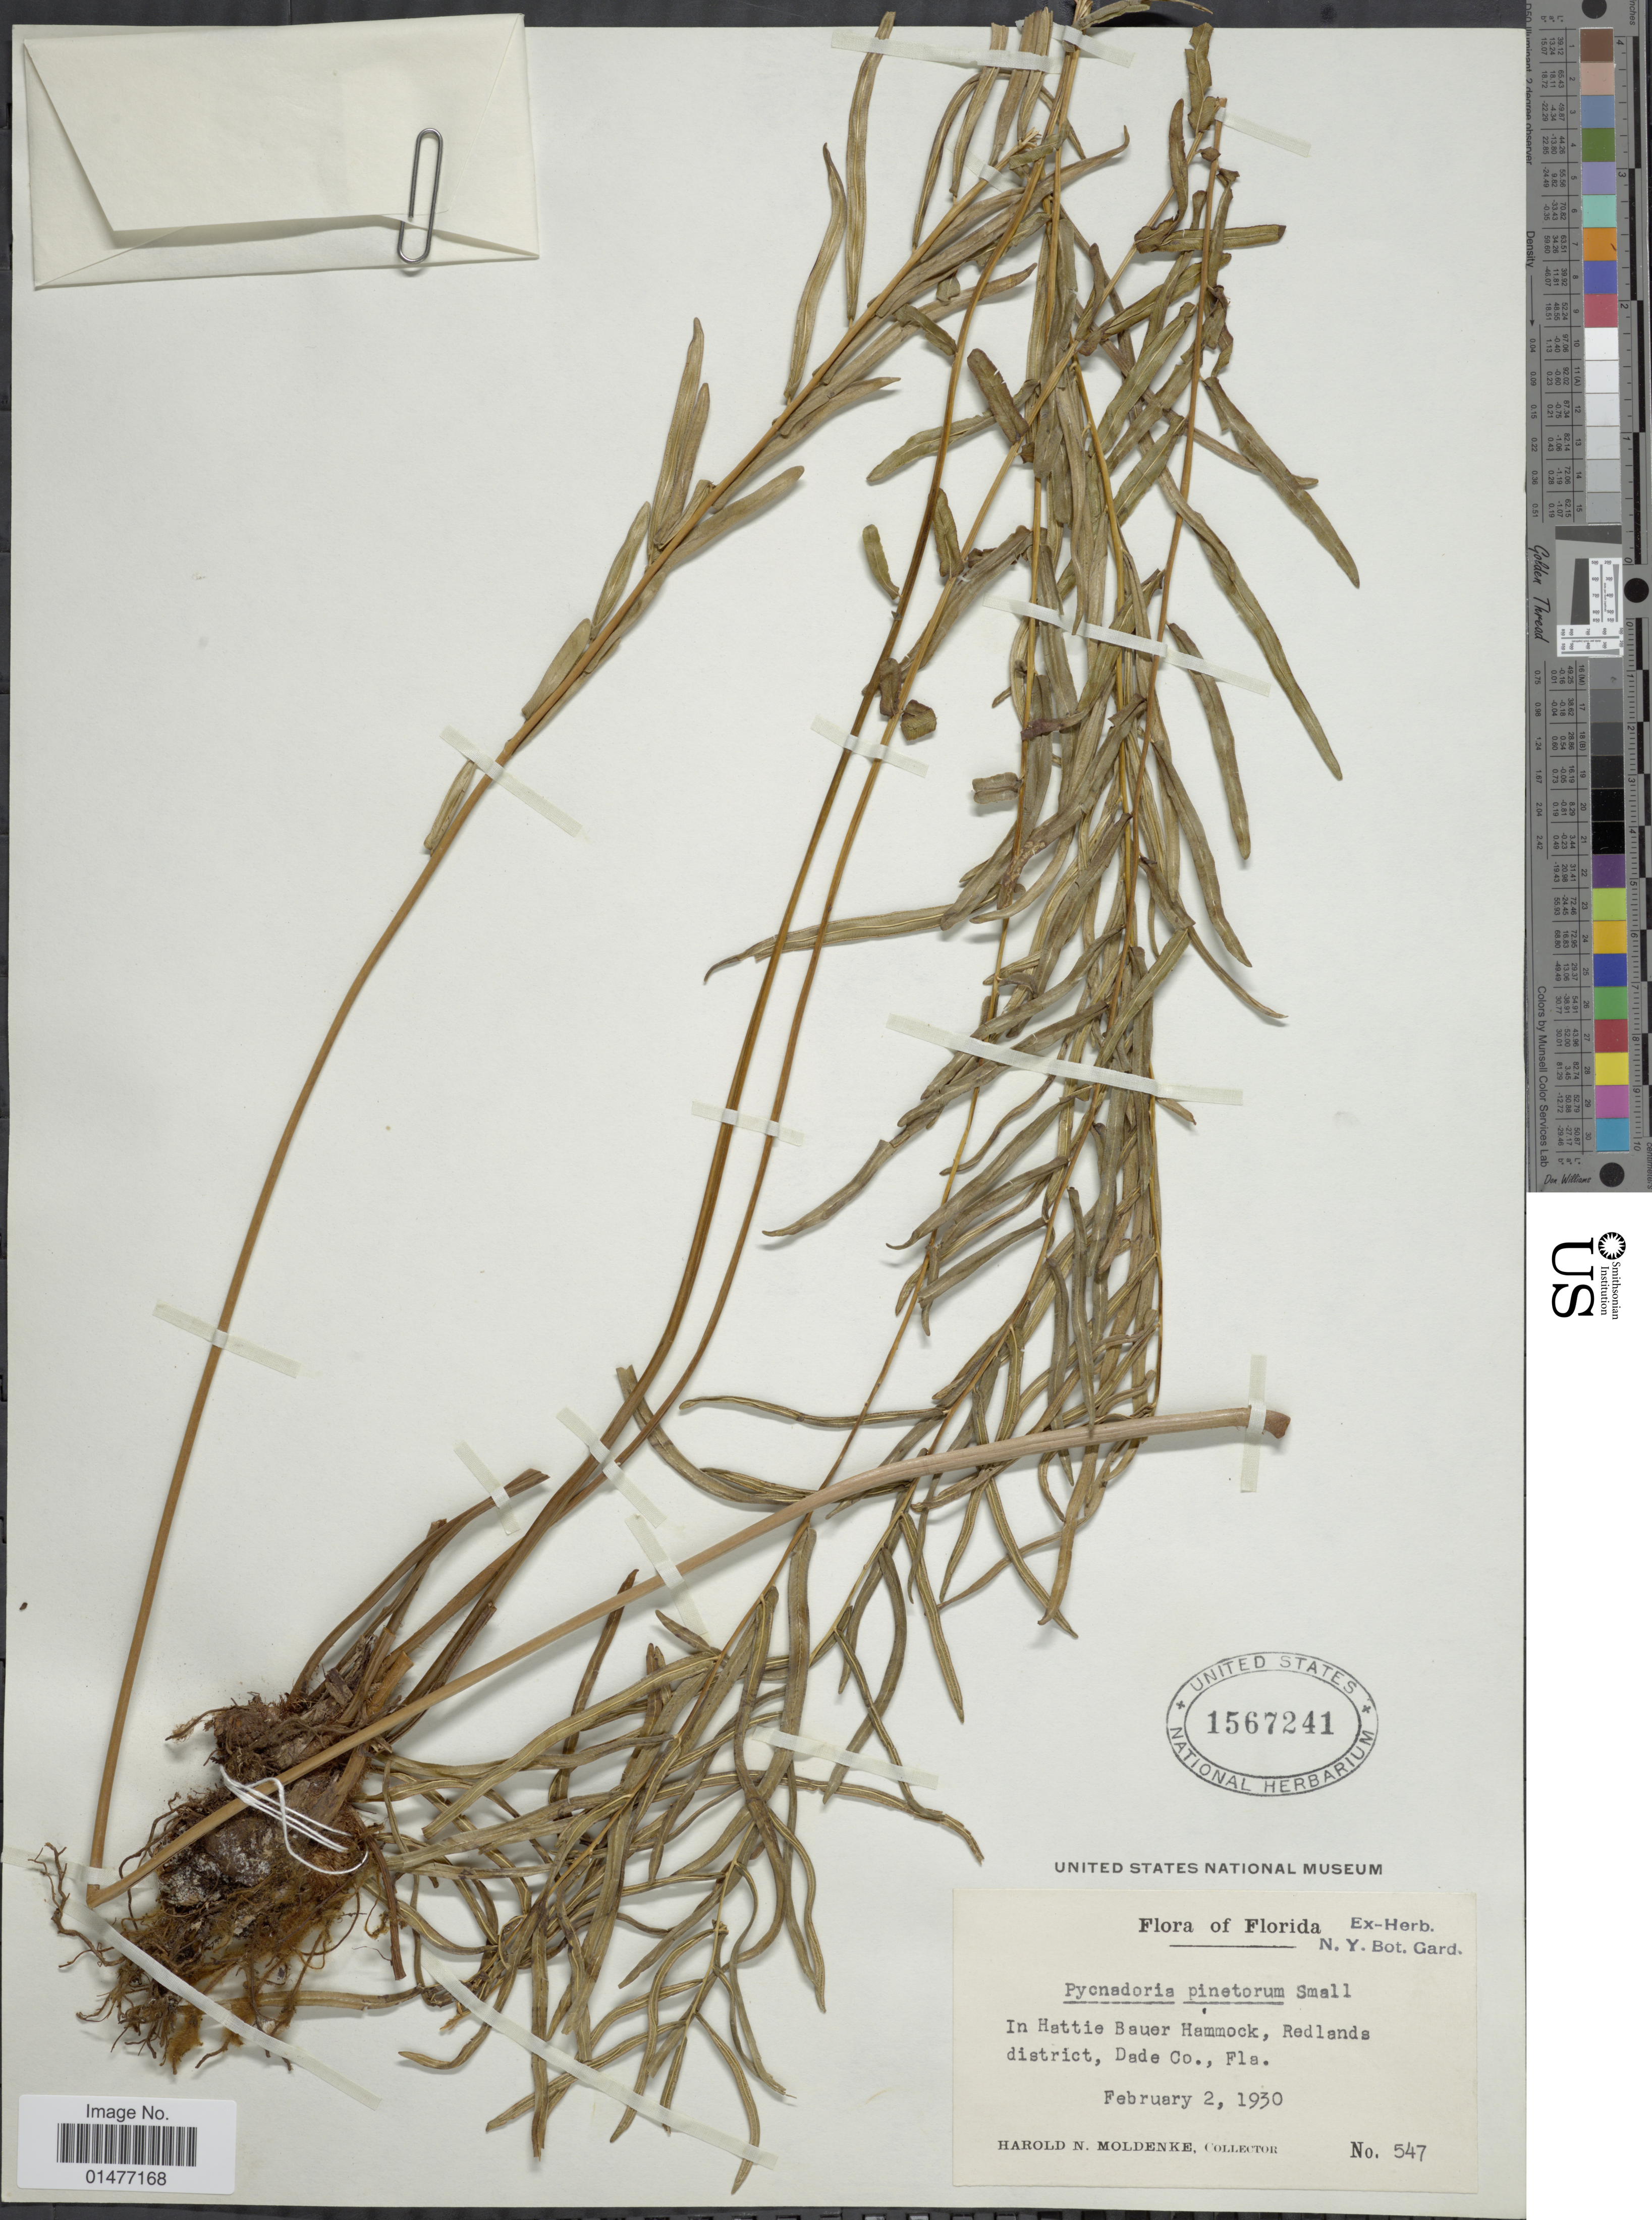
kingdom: Plantae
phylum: Tracheophyta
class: Polypodiopsida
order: Polypodiales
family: Pteridaceae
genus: Pteris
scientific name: Pteris bahamenis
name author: (J. Agardh) Fée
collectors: H. N. Moldenke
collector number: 547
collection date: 1930-02-02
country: United States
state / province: Florida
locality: Florida, In Hattie Bauer Hammock, Redlands district, Dade Co., Fla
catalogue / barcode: US 1567241